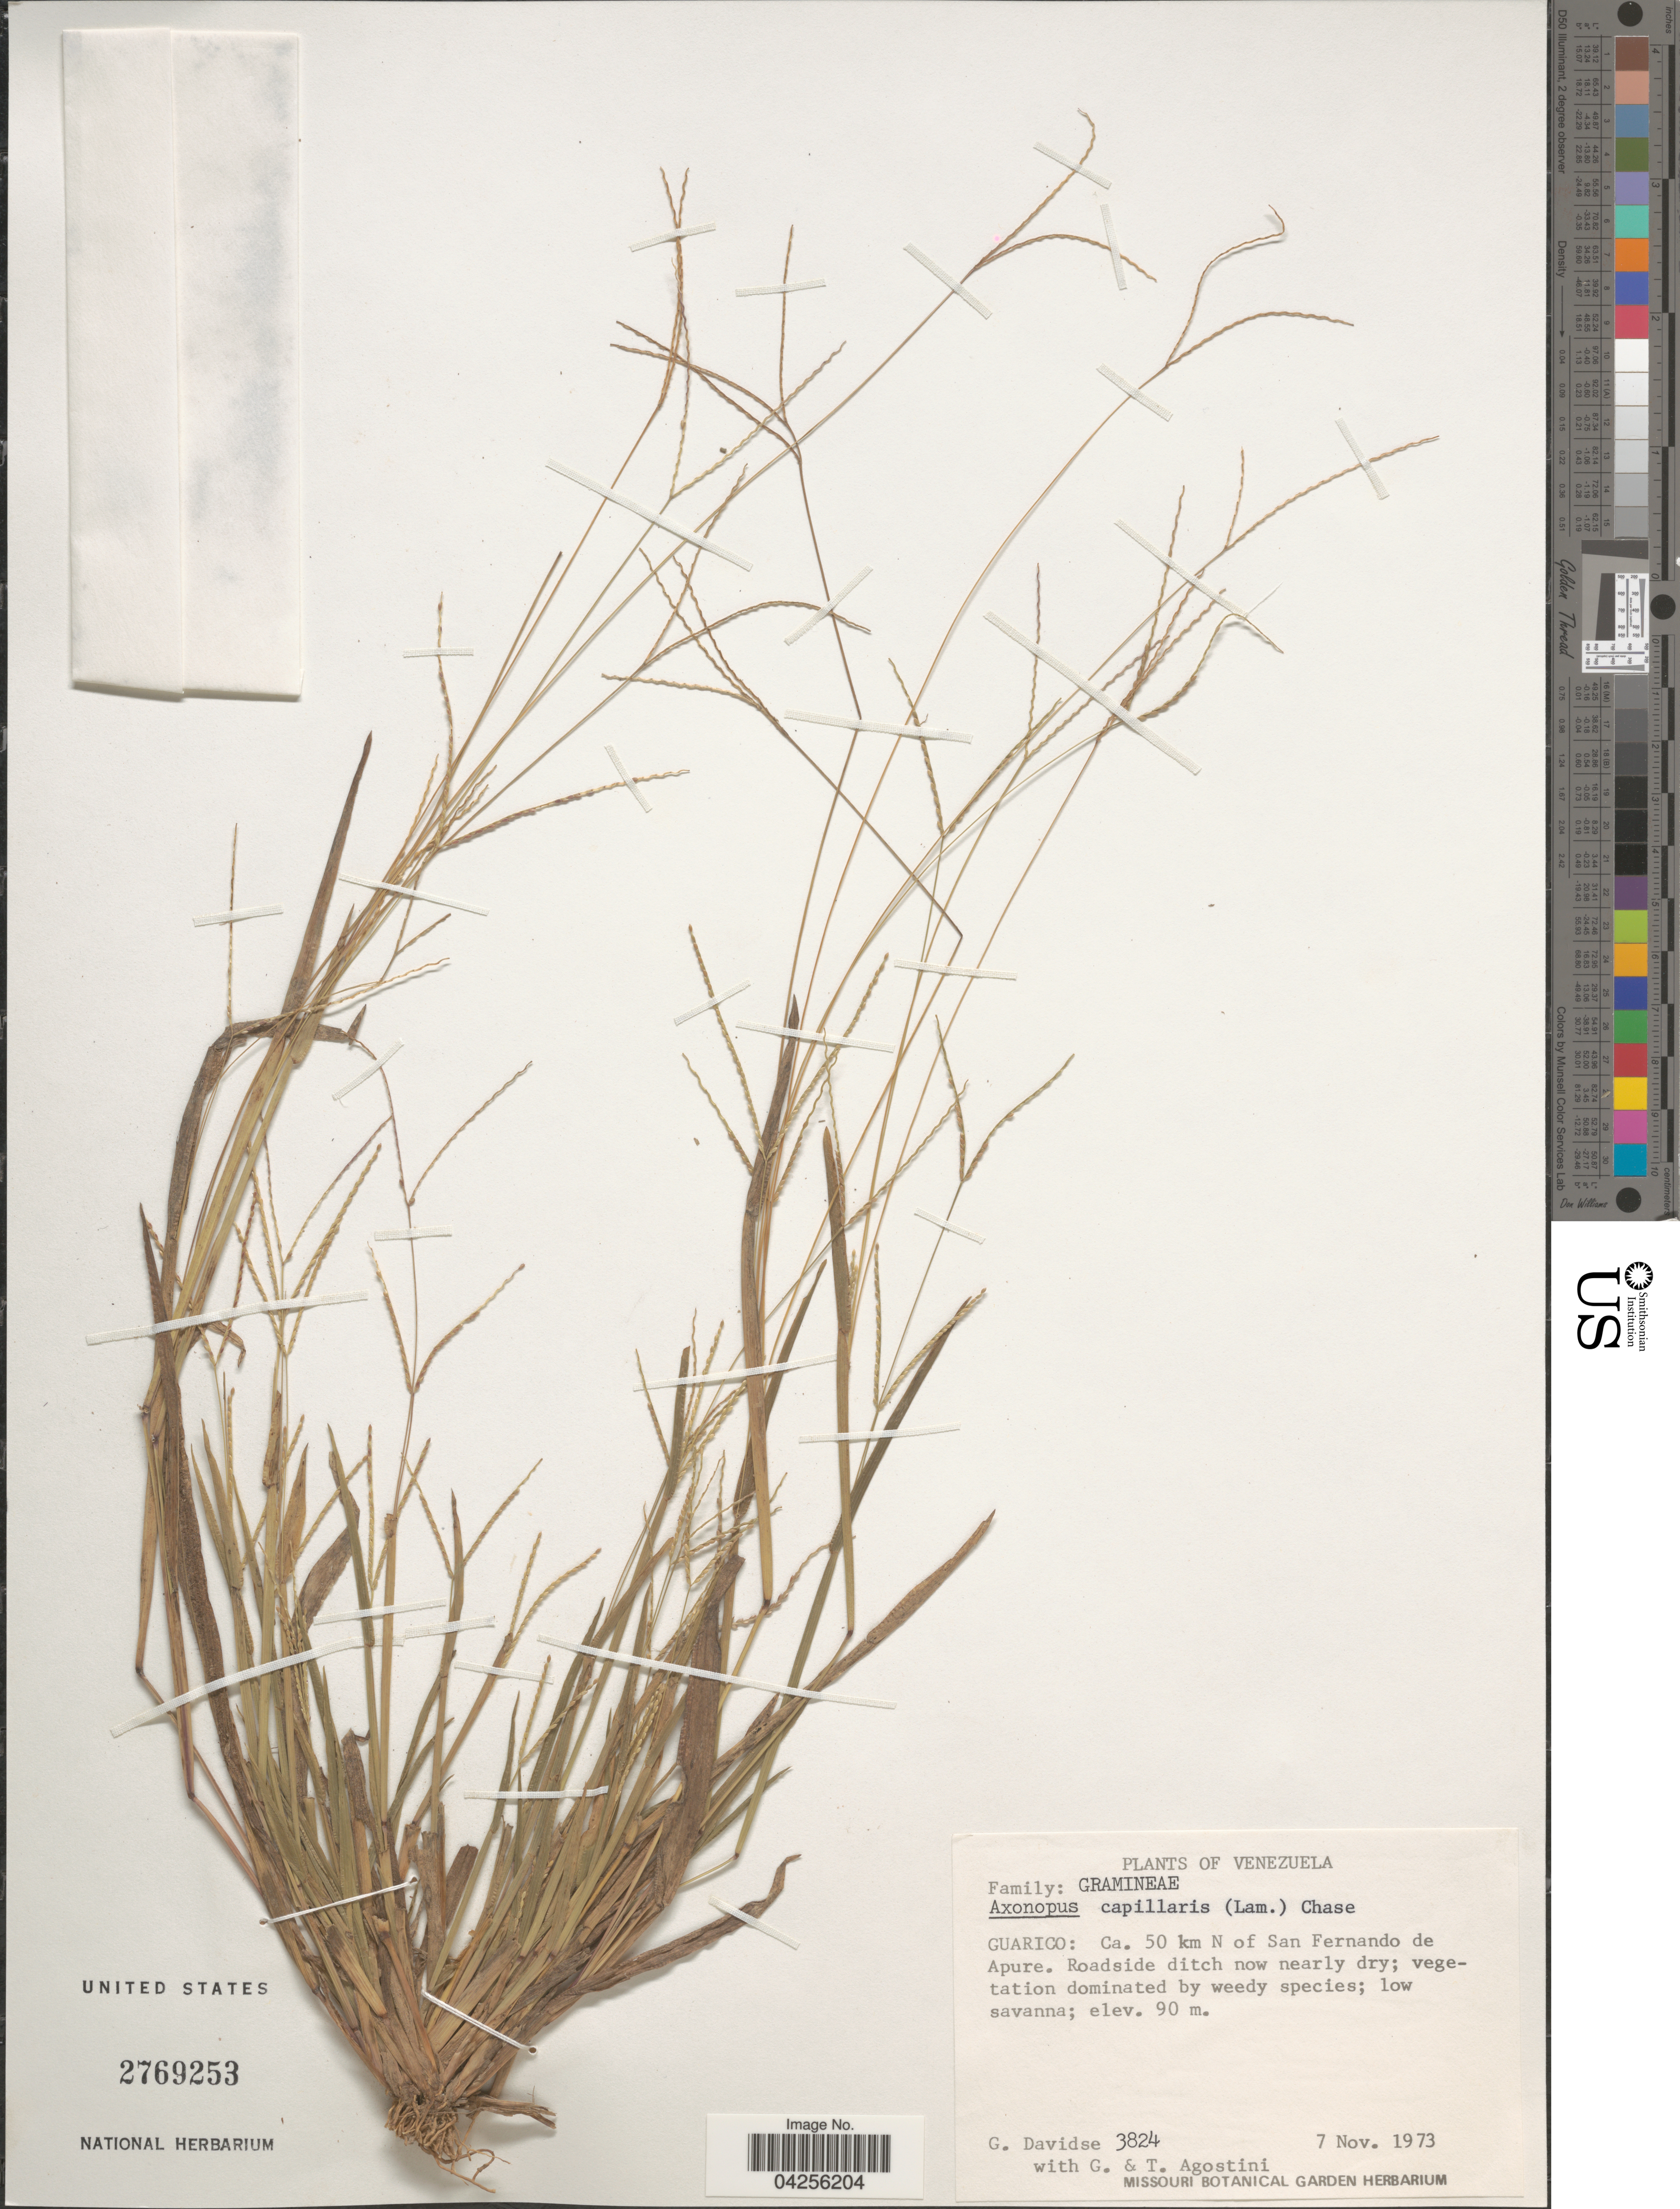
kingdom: Plantae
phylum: Tracheophyta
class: Liliopsida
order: Poales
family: Poaceae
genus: Axonopus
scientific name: Axonopus capillaris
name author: (Lam.) Chase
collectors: G. Davidse, G. Agostini & T. Agostini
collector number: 3824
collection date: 1973-11-07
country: Venezuela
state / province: Guarico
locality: Ca. 50 km N of San Fernando de Apure. Roadside ditch now nearly dry; vegetation dominated by weedy species.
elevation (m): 90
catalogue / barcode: US 2769253